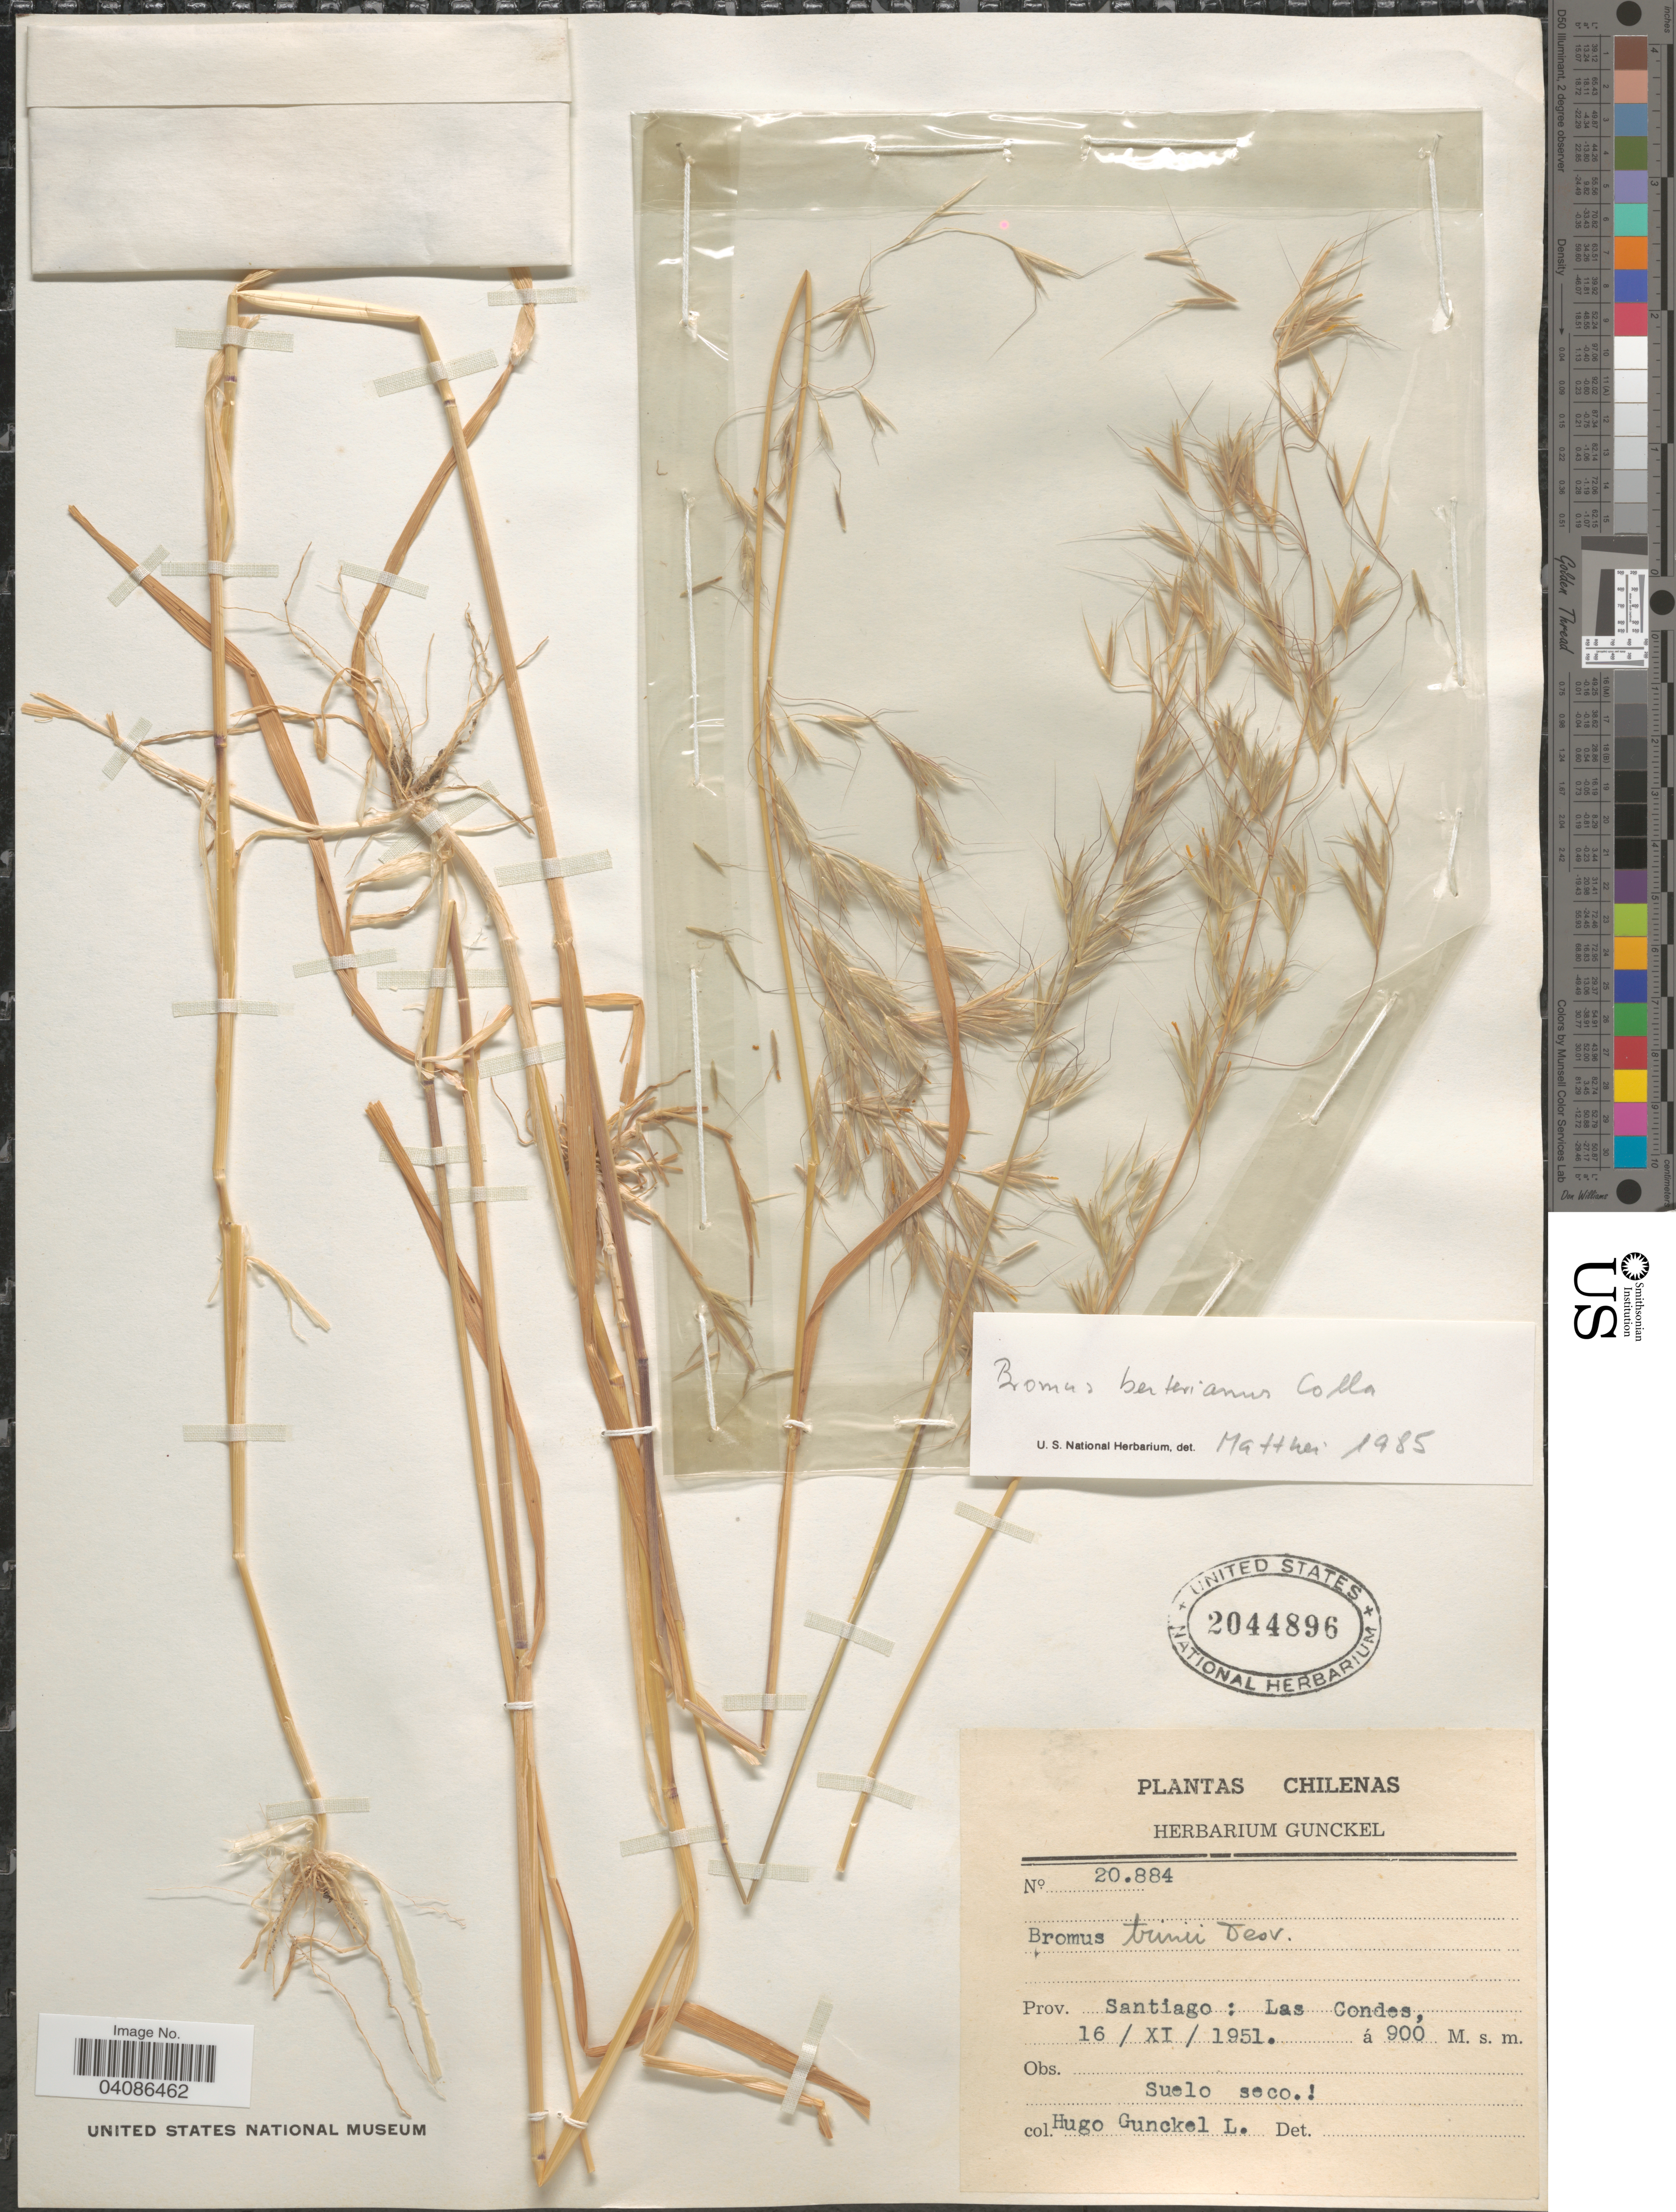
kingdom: Plantae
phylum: Tracheophyta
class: Liliopsida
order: Poales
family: Poaceae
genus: Bromus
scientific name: Bromus berteroanus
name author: Colla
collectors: H. Gunckel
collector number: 20884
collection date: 1951-11-16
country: Chile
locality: Santiago: Las Condes.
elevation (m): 900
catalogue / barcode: US 2044896